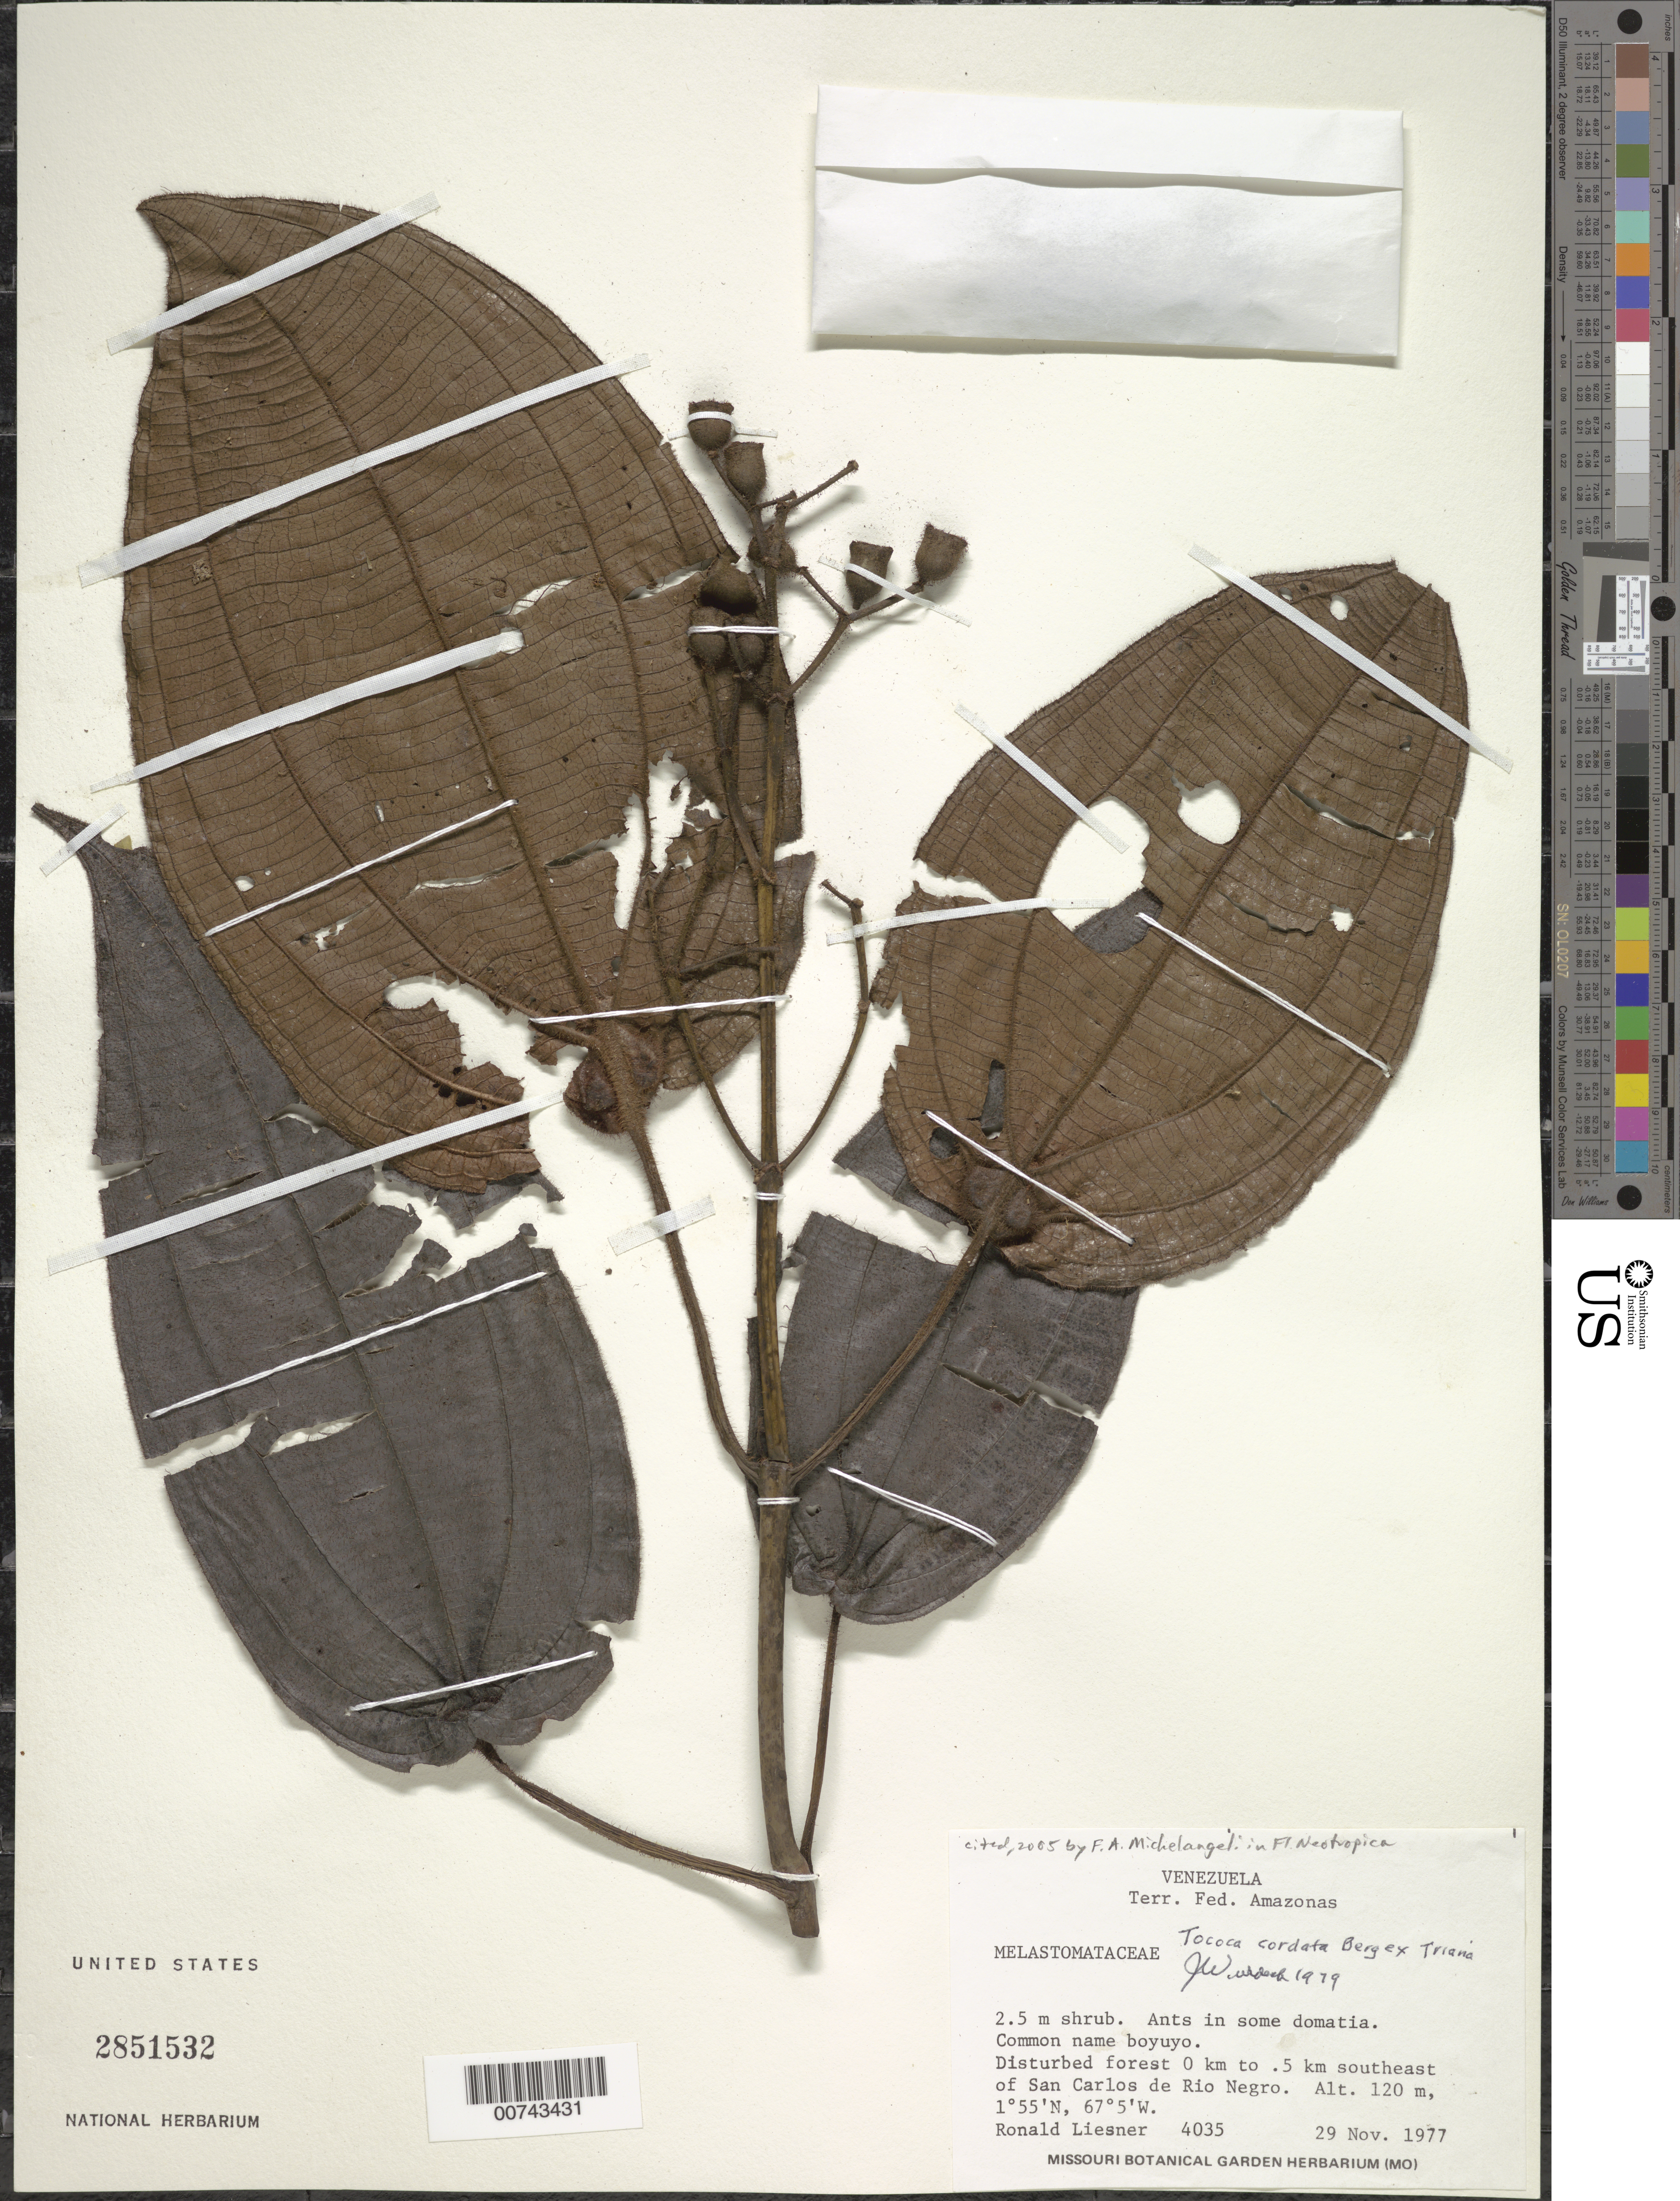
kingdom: Plantae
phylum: Tracheophyta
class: Magnoliopsida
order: Myrtales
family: Melastomataceae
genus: Tococa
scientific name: Tococa cordata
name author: O. Berg ex Triana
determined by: Wurdack, John J., (US), US (UNITED STATES)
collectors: R. L. Liesner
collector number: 4035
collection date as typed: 29-Nov-77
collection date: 1977-11-29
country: Venezuela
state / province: Amazonas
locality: San Carlos de Río Negro, 0-0.5 km SE of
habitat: Disturbed forest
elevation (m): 120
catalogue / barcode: US 2851532